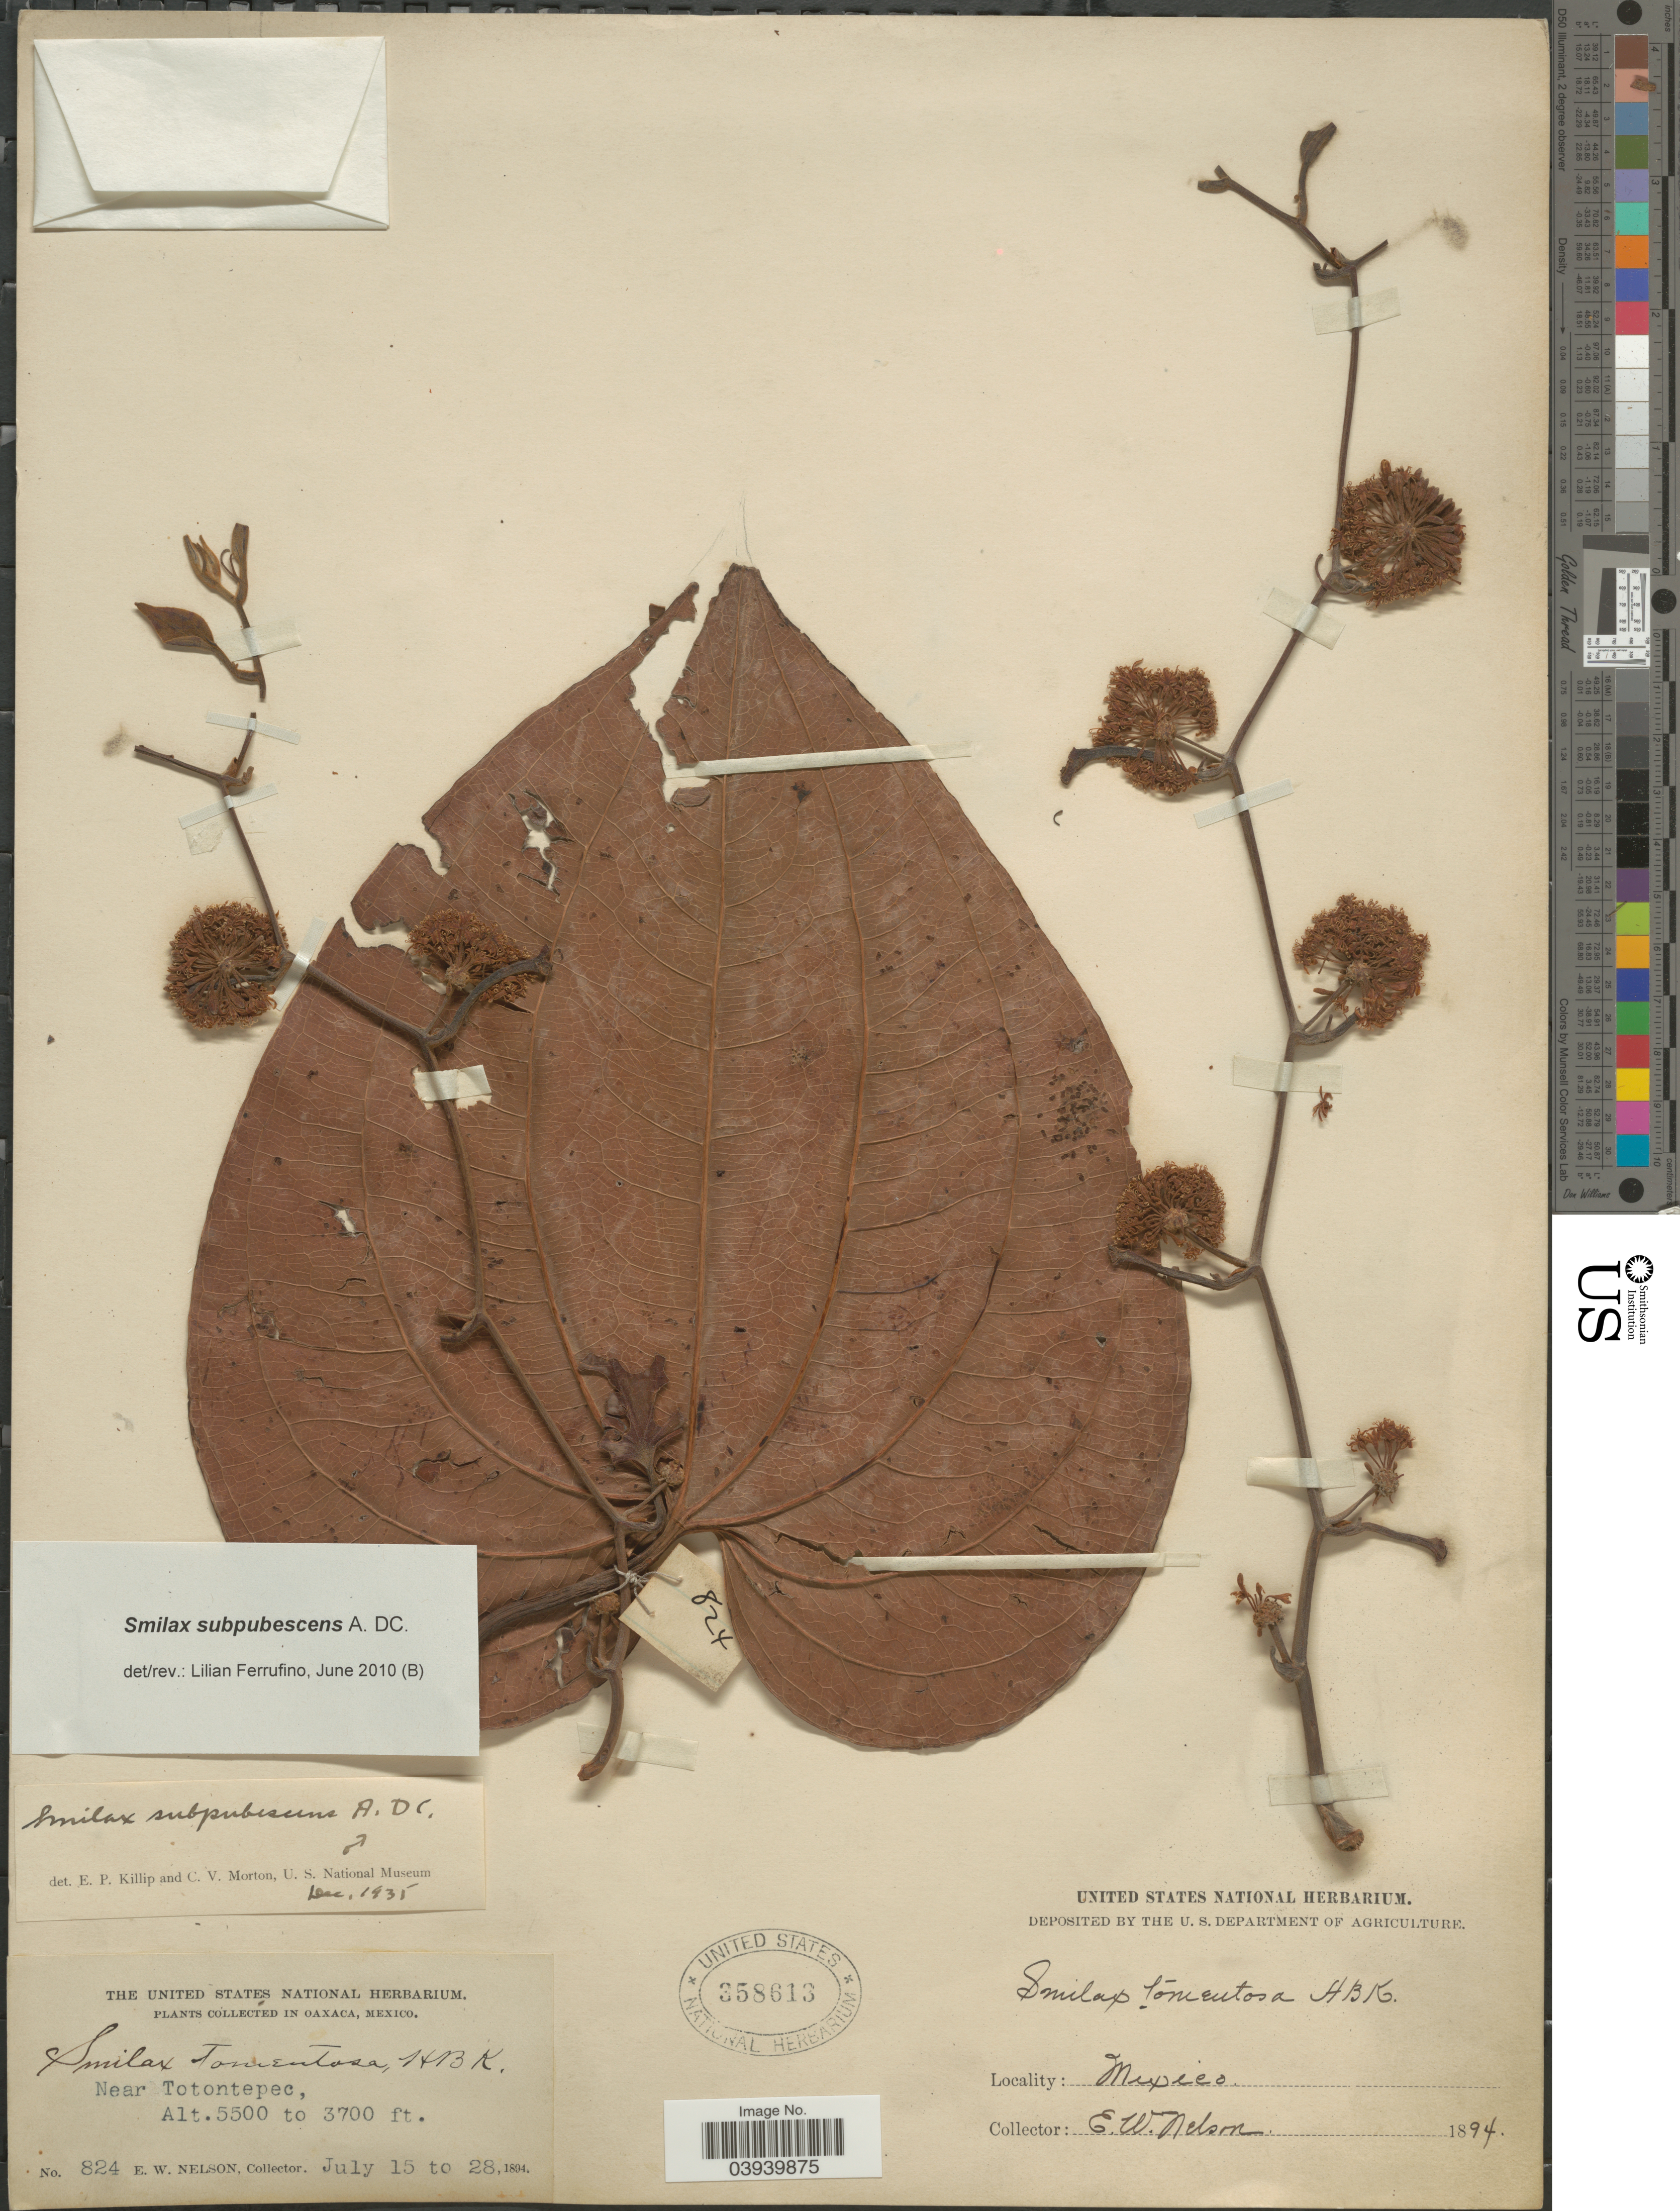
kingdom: Plantae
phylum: Tracheophyta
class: Liliopsida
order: Liliales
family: Smilacaceae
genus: Smilax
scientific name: Smilax subpubescens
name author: A. DC.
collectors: E. W. Nelson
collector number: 824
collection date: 1894-07-15/1894-07-28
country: Mexico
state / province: Oaxaca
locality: Near Totontepec.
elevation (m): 1128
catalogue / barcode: US 358613